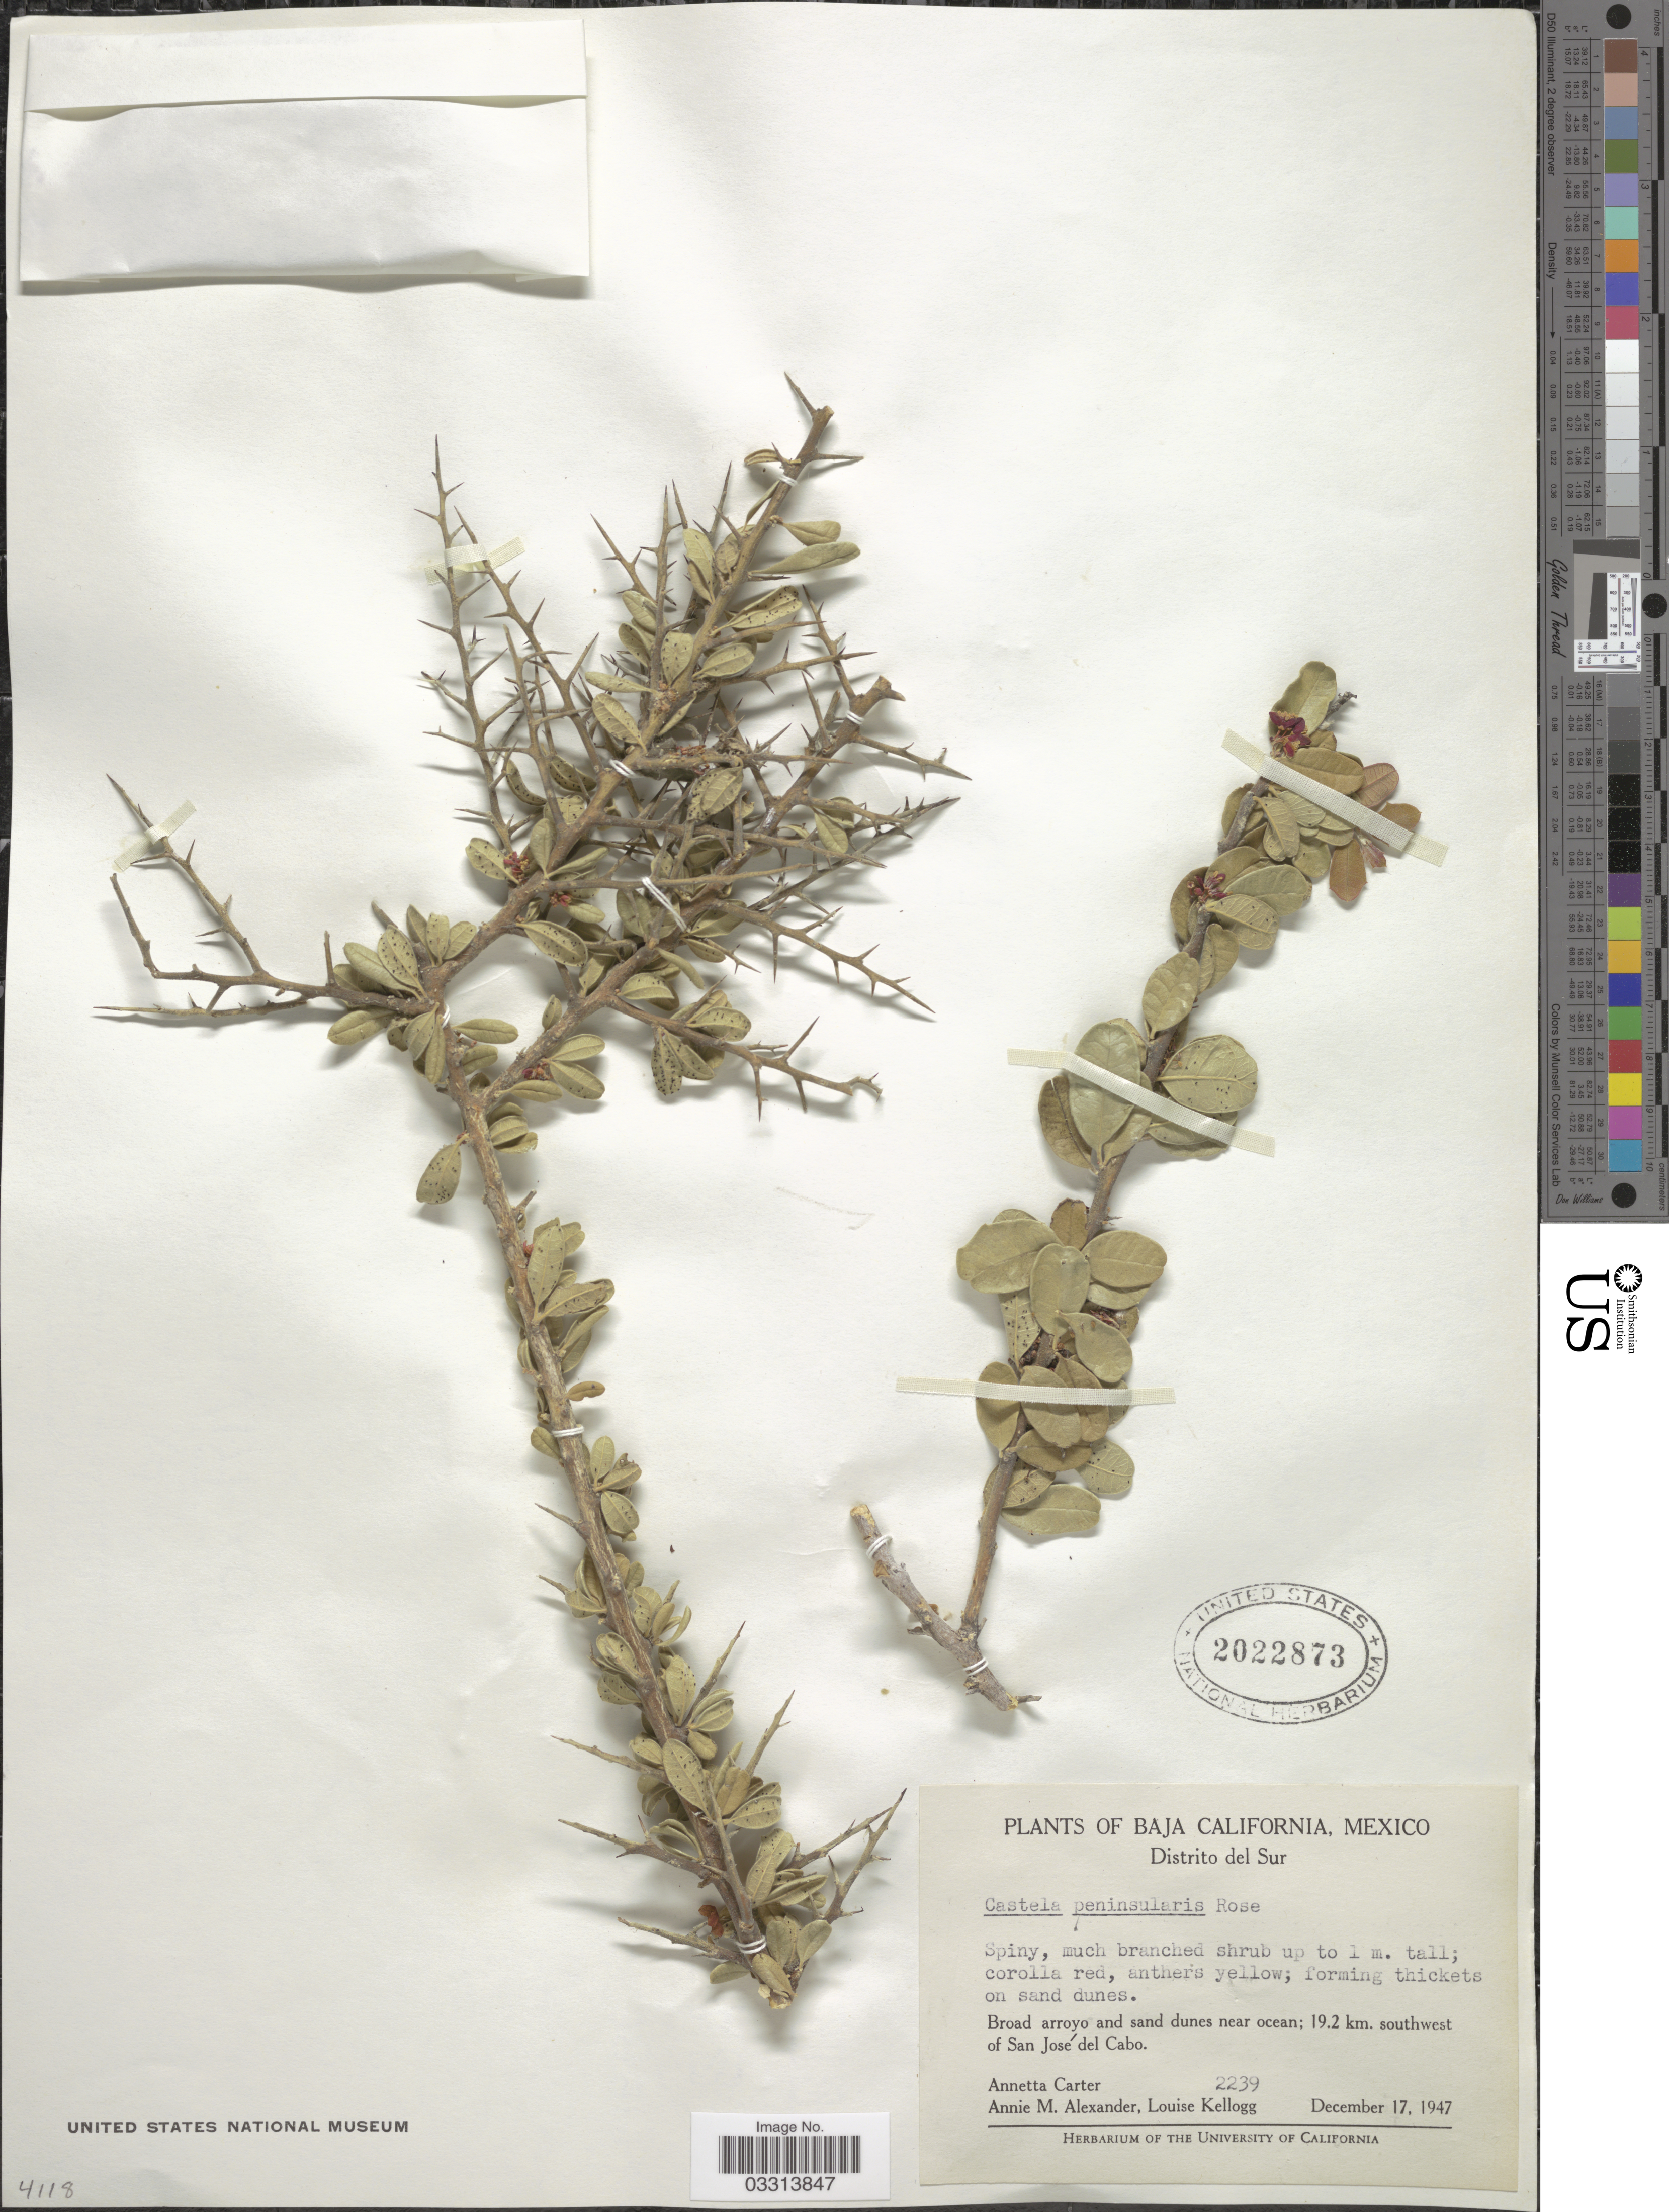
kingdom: Plantae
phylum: Tracheophyta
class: Magnoliopsida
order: Sapindales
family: Simaroubaceae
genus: Castela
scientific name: Castela peninsularis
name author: Rose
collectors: A. Carter, A. M. Alexander & L. Kellogg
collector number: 2239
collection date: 1947-12-17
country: Mexico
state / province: Baja California Sur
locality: Distrito del Sur, Broad arroyo and sand dunes near ocean; 19.2 km. southwest of San José del Cabo.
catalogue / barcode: US 2022873